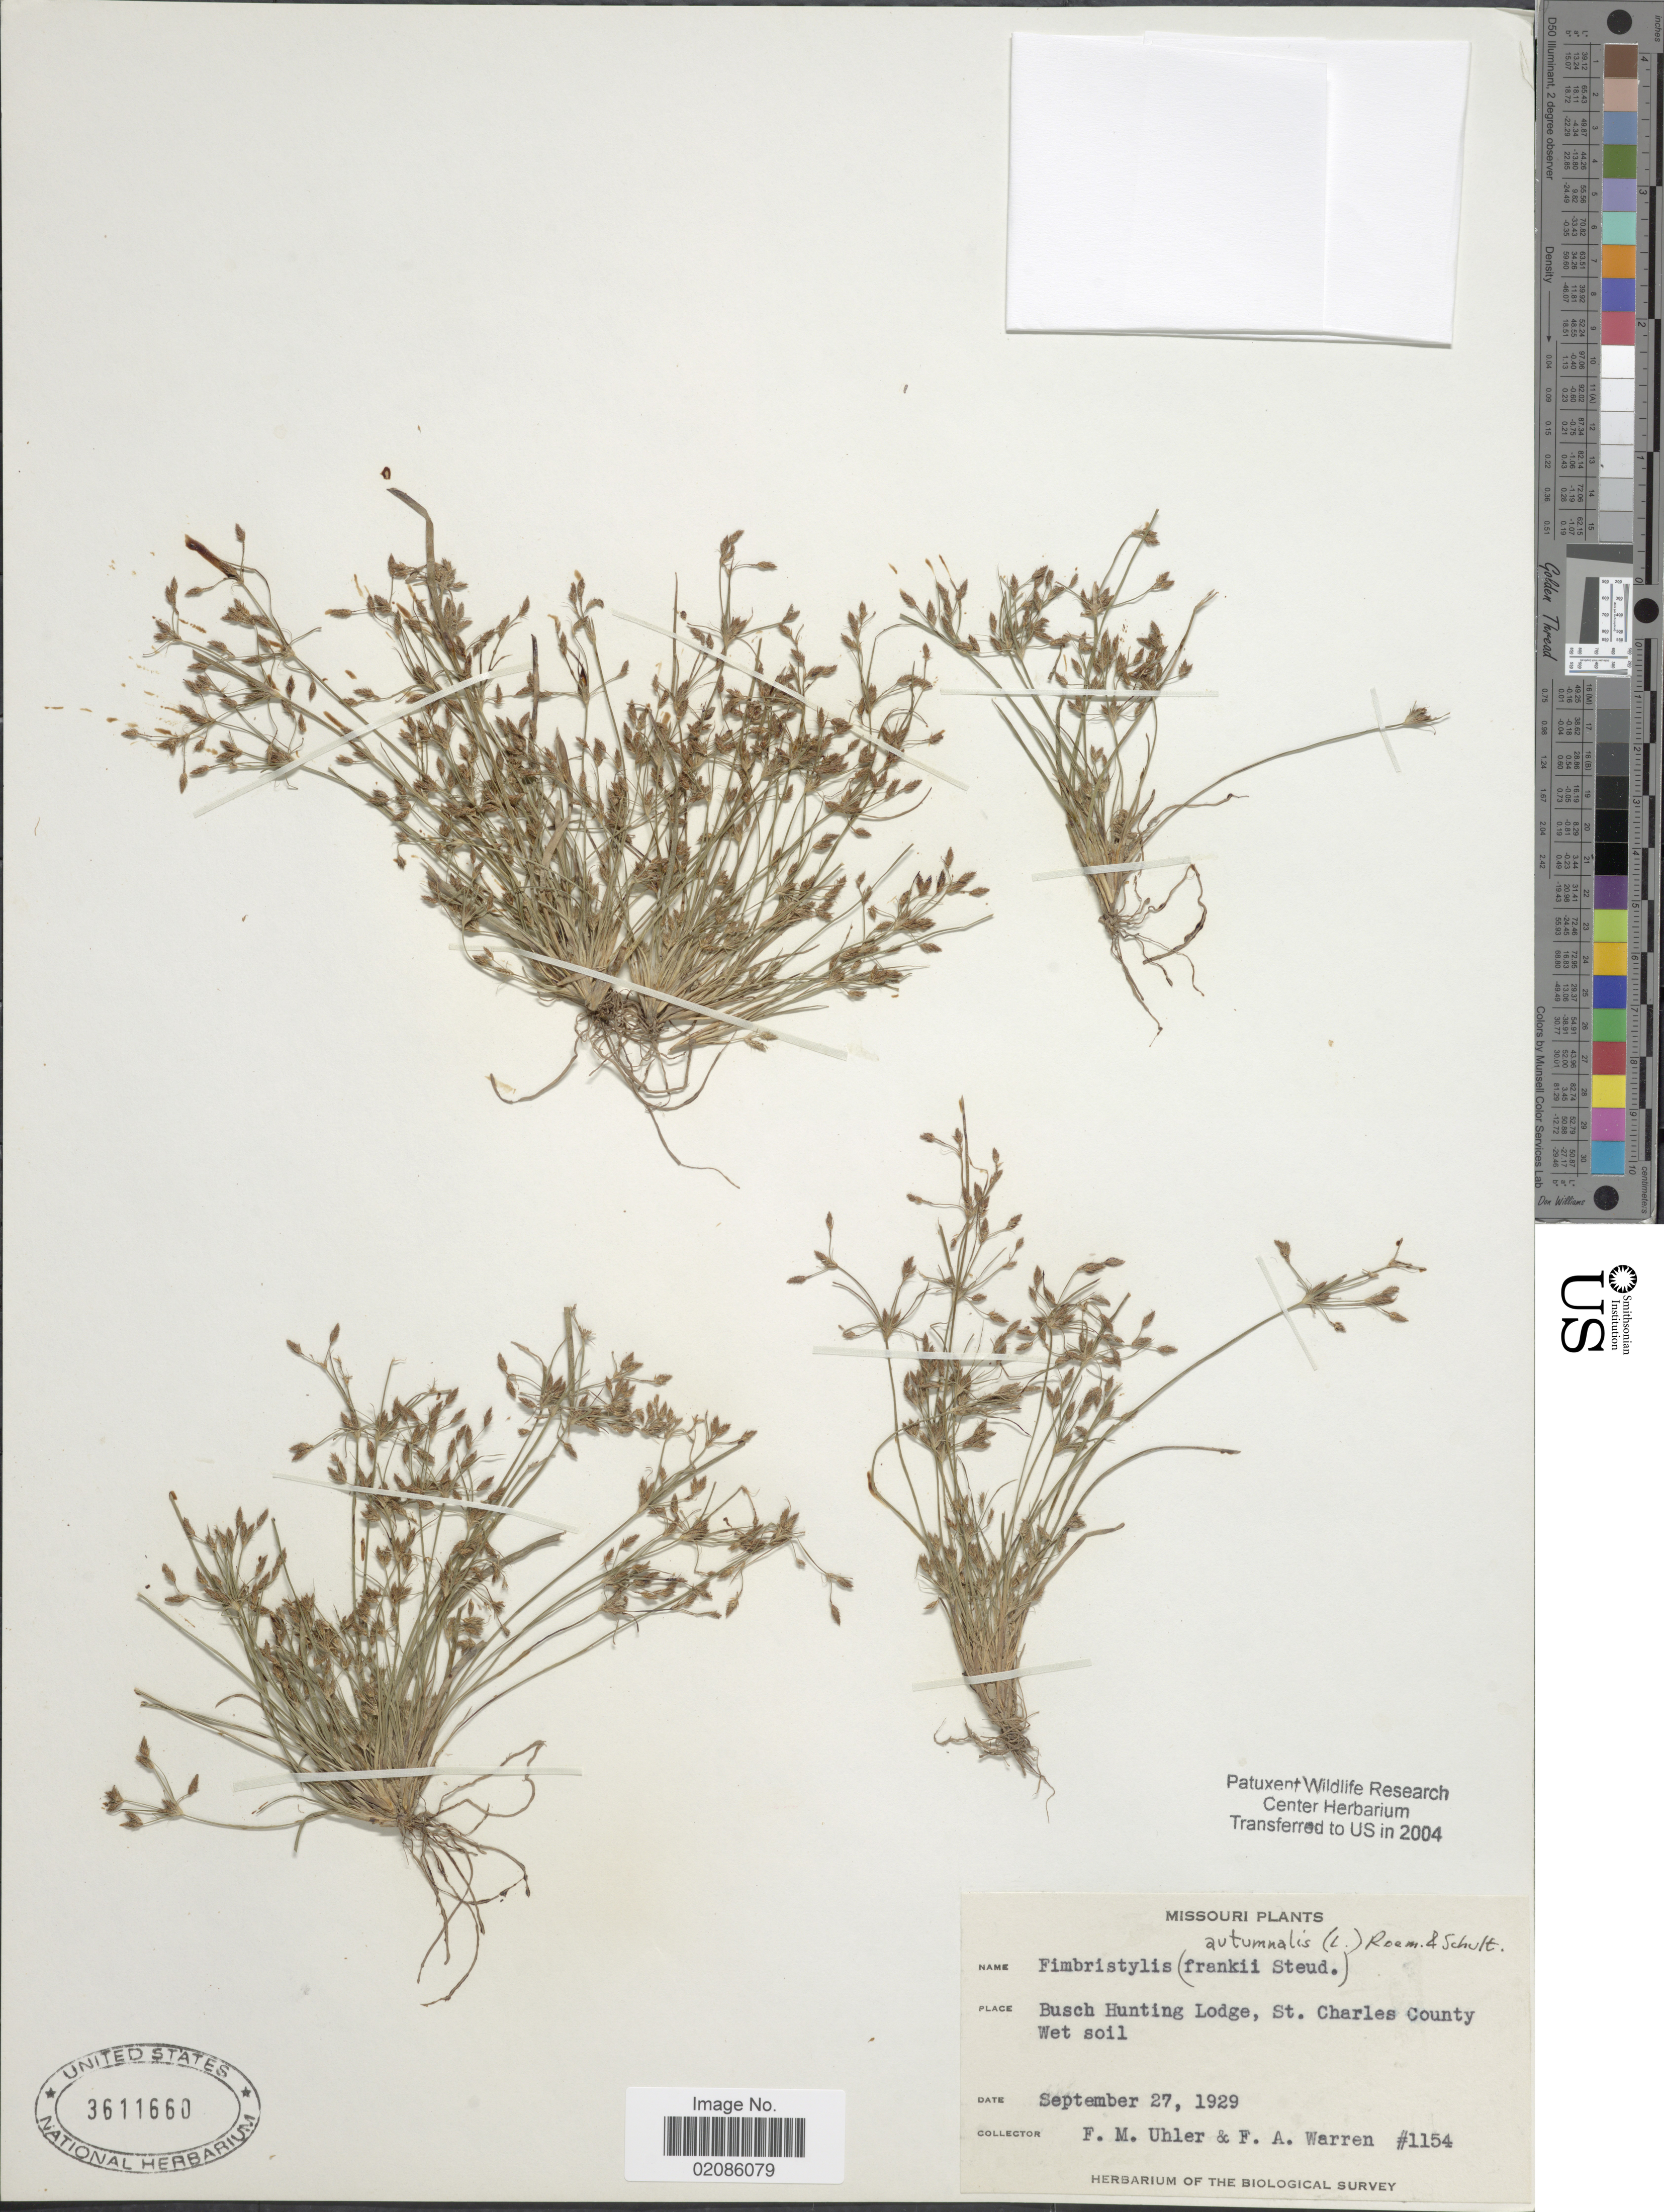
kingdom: Plantae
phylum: Tracheophyta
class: Liliopsida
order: Poales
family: Cyperaceae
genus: Fimbristylis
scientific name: Fimbristylis autumnalis (L.) Roem. & Schult.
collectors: F. M. Uhler & F. Warren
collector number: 1154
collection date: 1929-09-27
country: United States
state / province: Missouri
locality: Busch Hunting Lodge, St. Charles County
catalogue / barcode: US 3611660